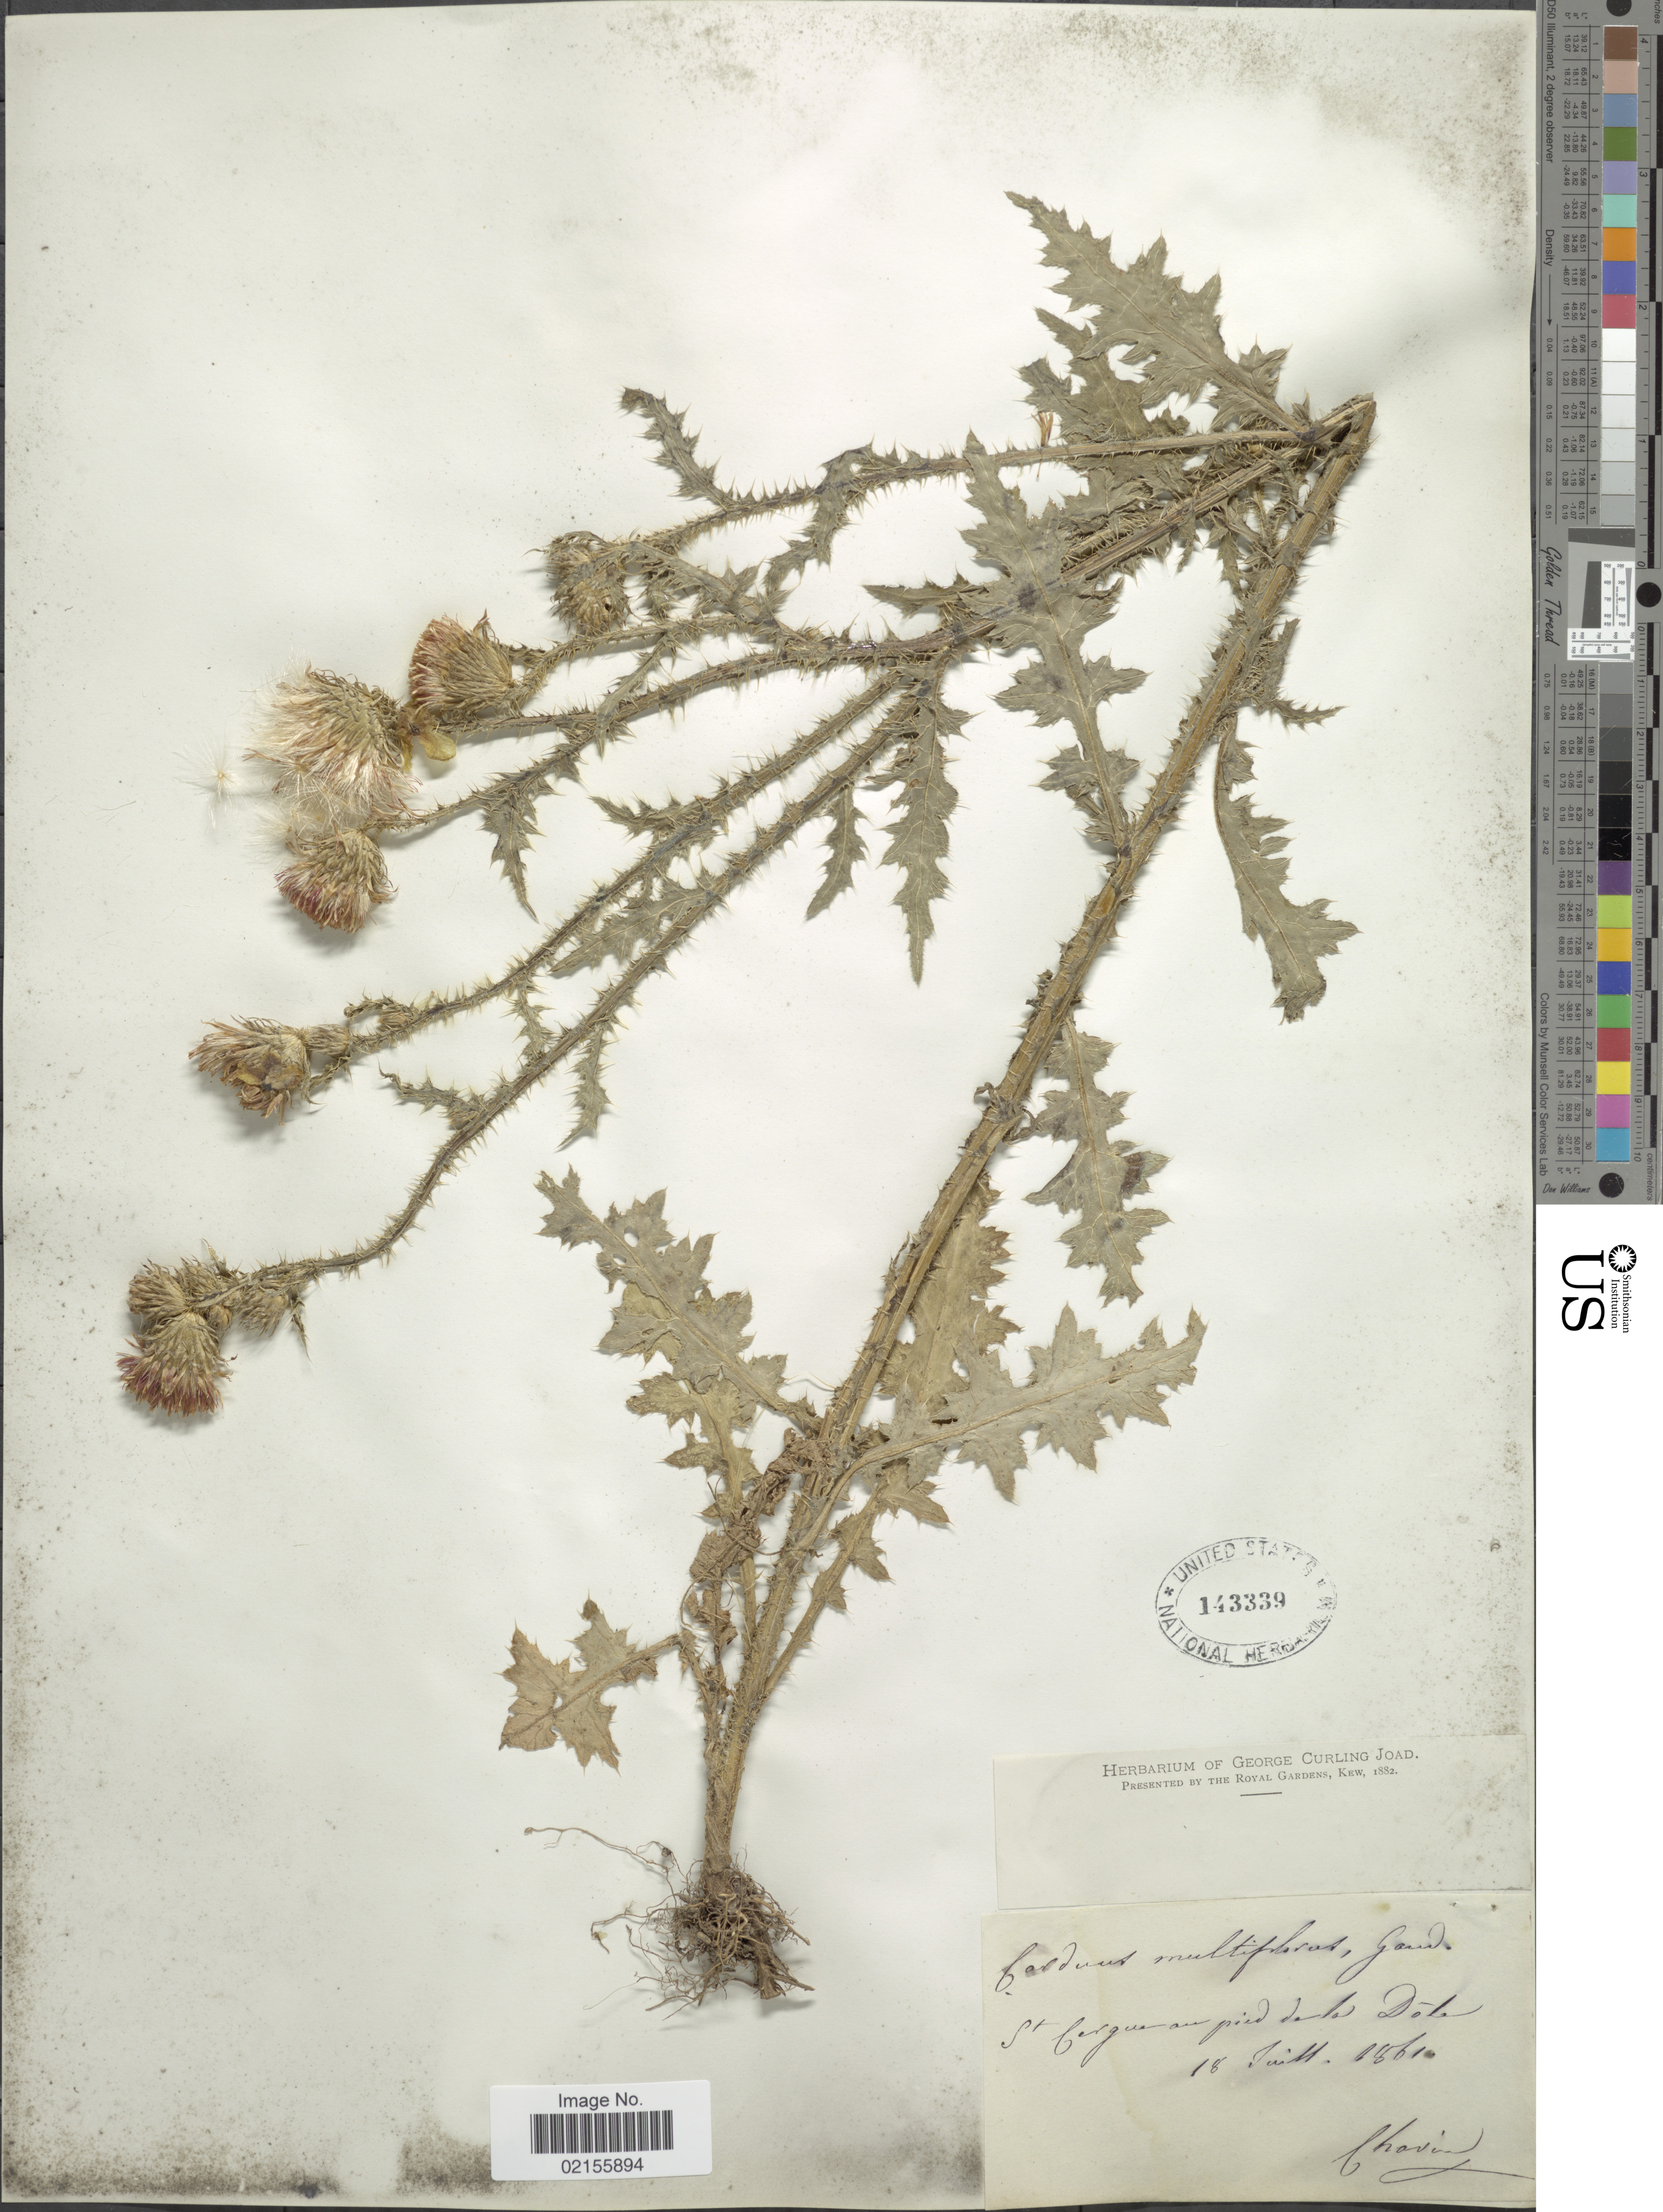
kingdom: Plantae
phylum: Tracheophyta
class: Magnoliopsida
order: Asterales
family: Asteraceae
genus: Carduus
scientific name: Carduus crispus subsp. multiflorus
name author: (Gaudin) Franco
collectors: -. Chavin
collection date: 1861-07-08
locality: St Cergueran pied de la Dota [interpreted]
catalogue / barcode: US 143339